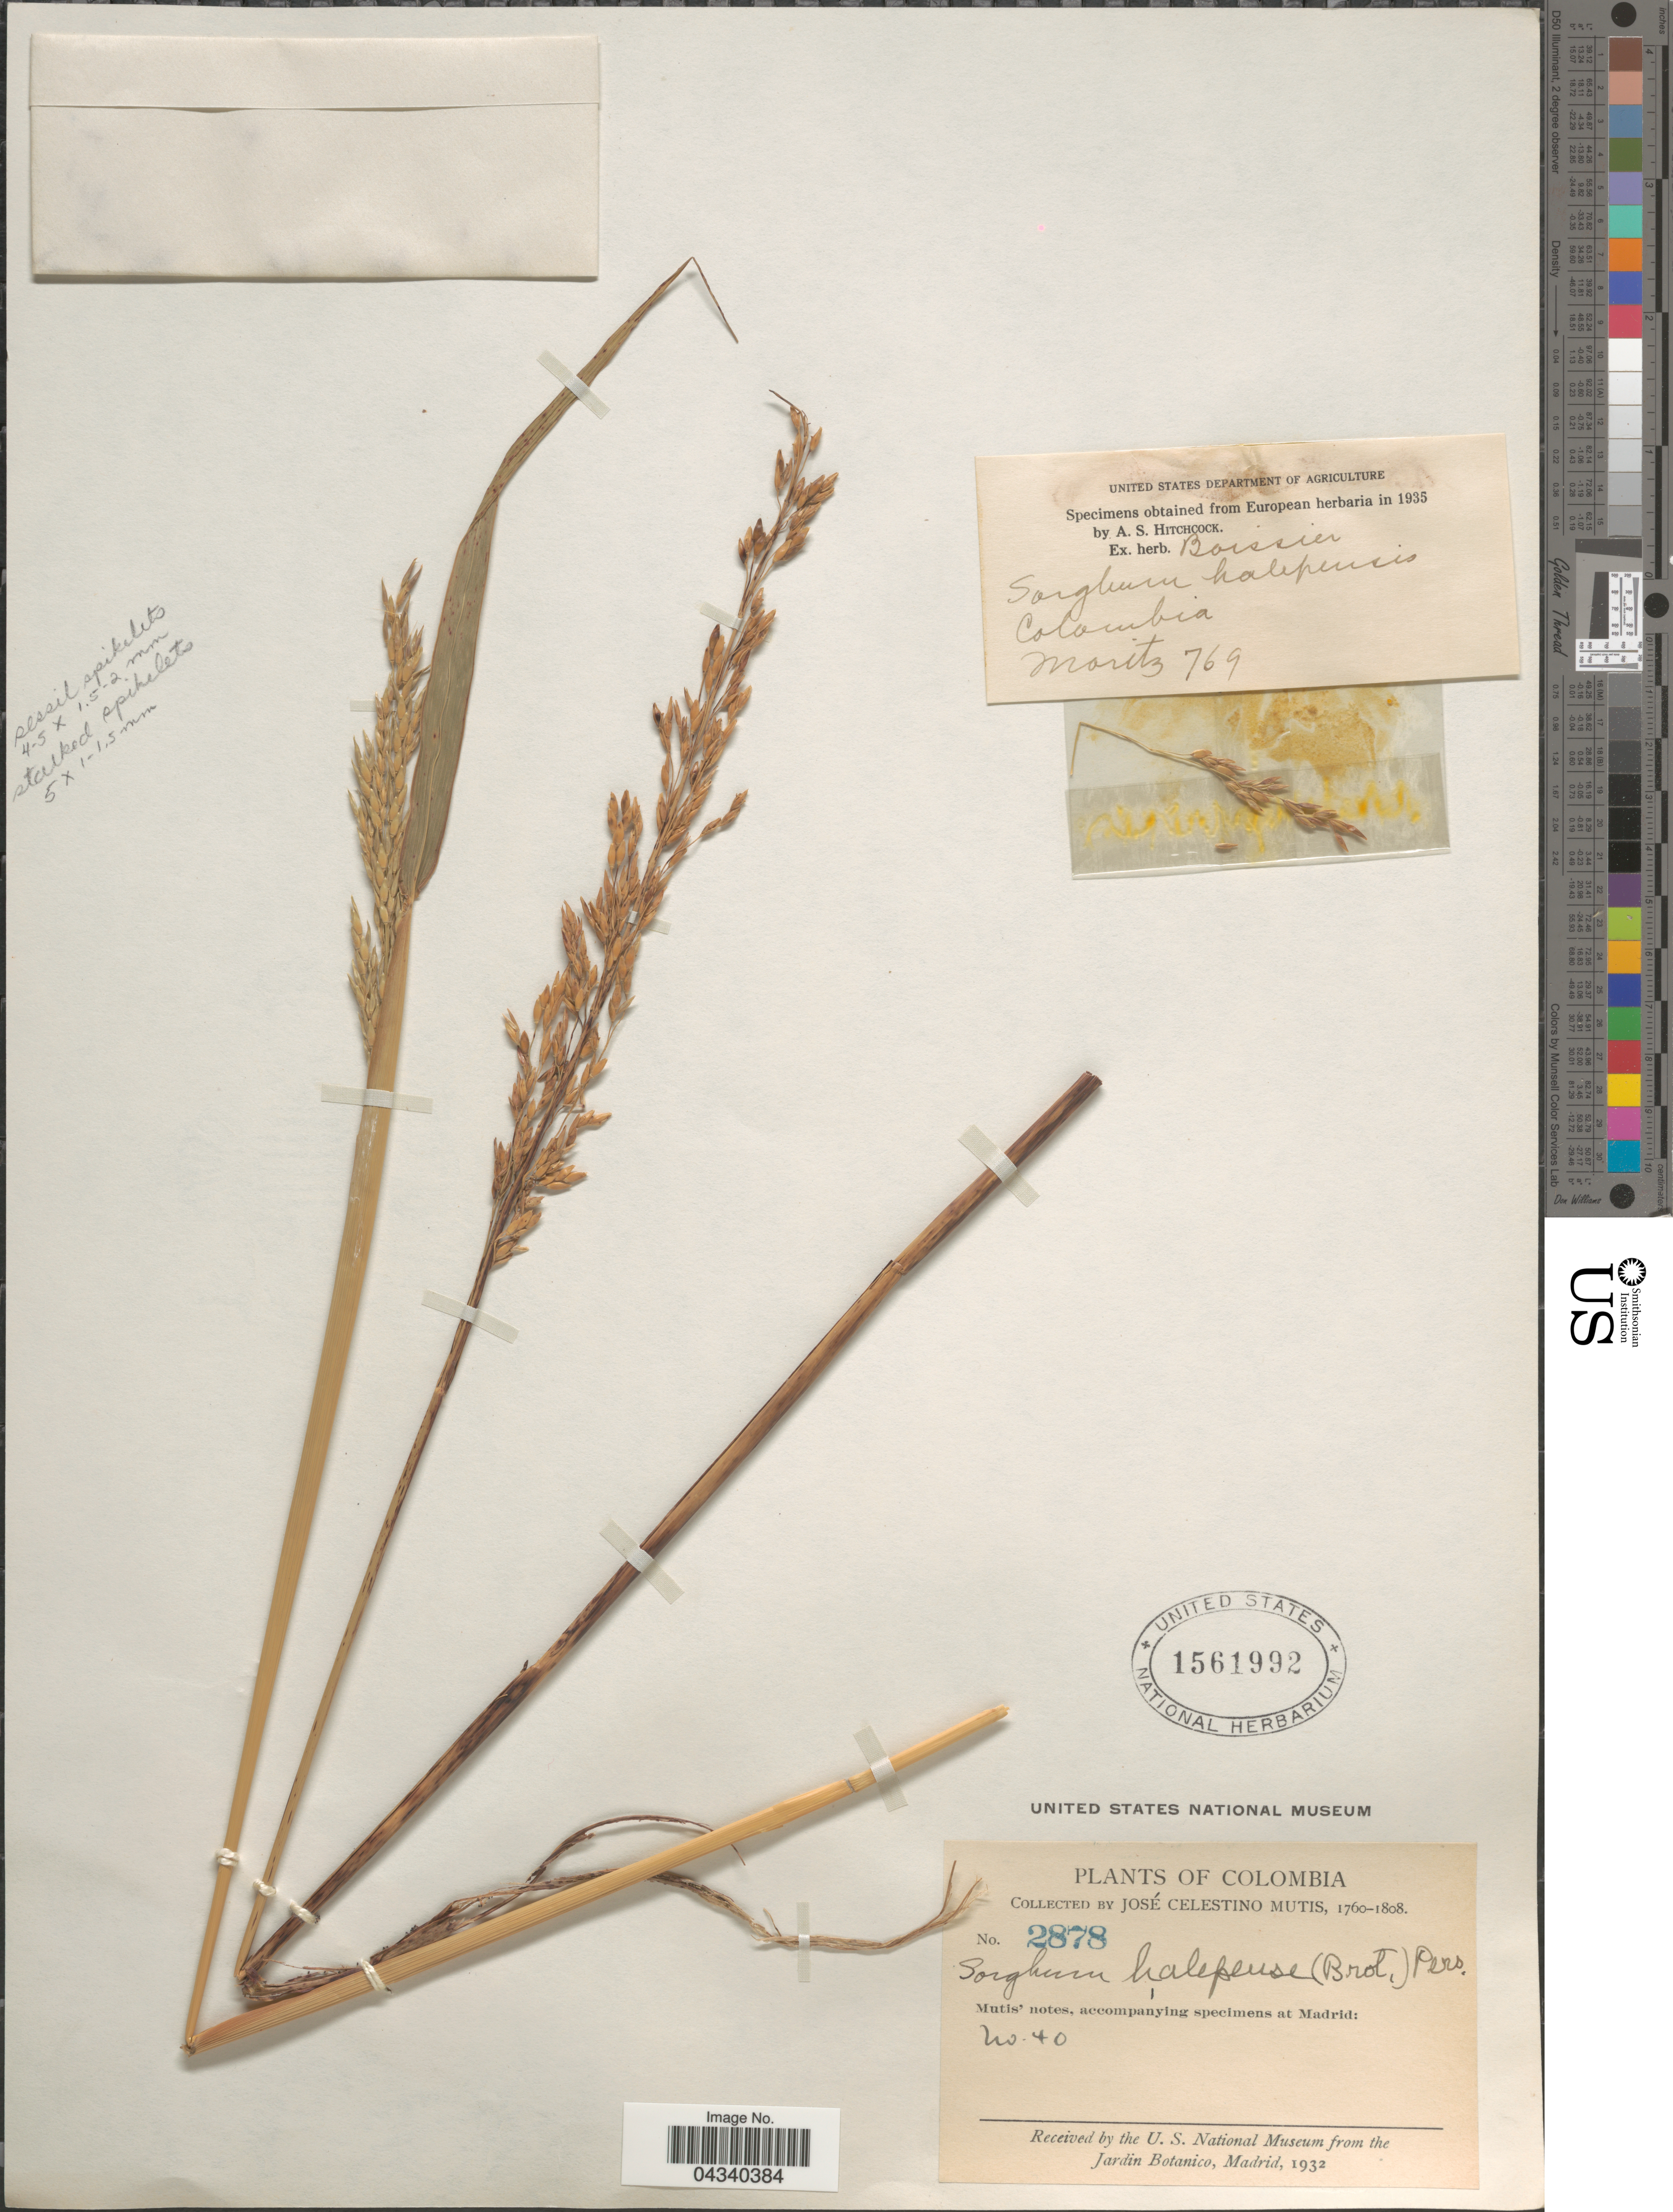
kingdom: Plantae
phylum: Tracheophyta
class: Liliopsida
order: Poales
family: Poaceae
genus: Sorghum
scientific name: Sorghum halepense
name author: (L.) Pers.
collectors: J. C. B. Mutis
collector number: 2878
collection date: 1760/1808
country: Colombia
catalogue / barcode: US 1561992